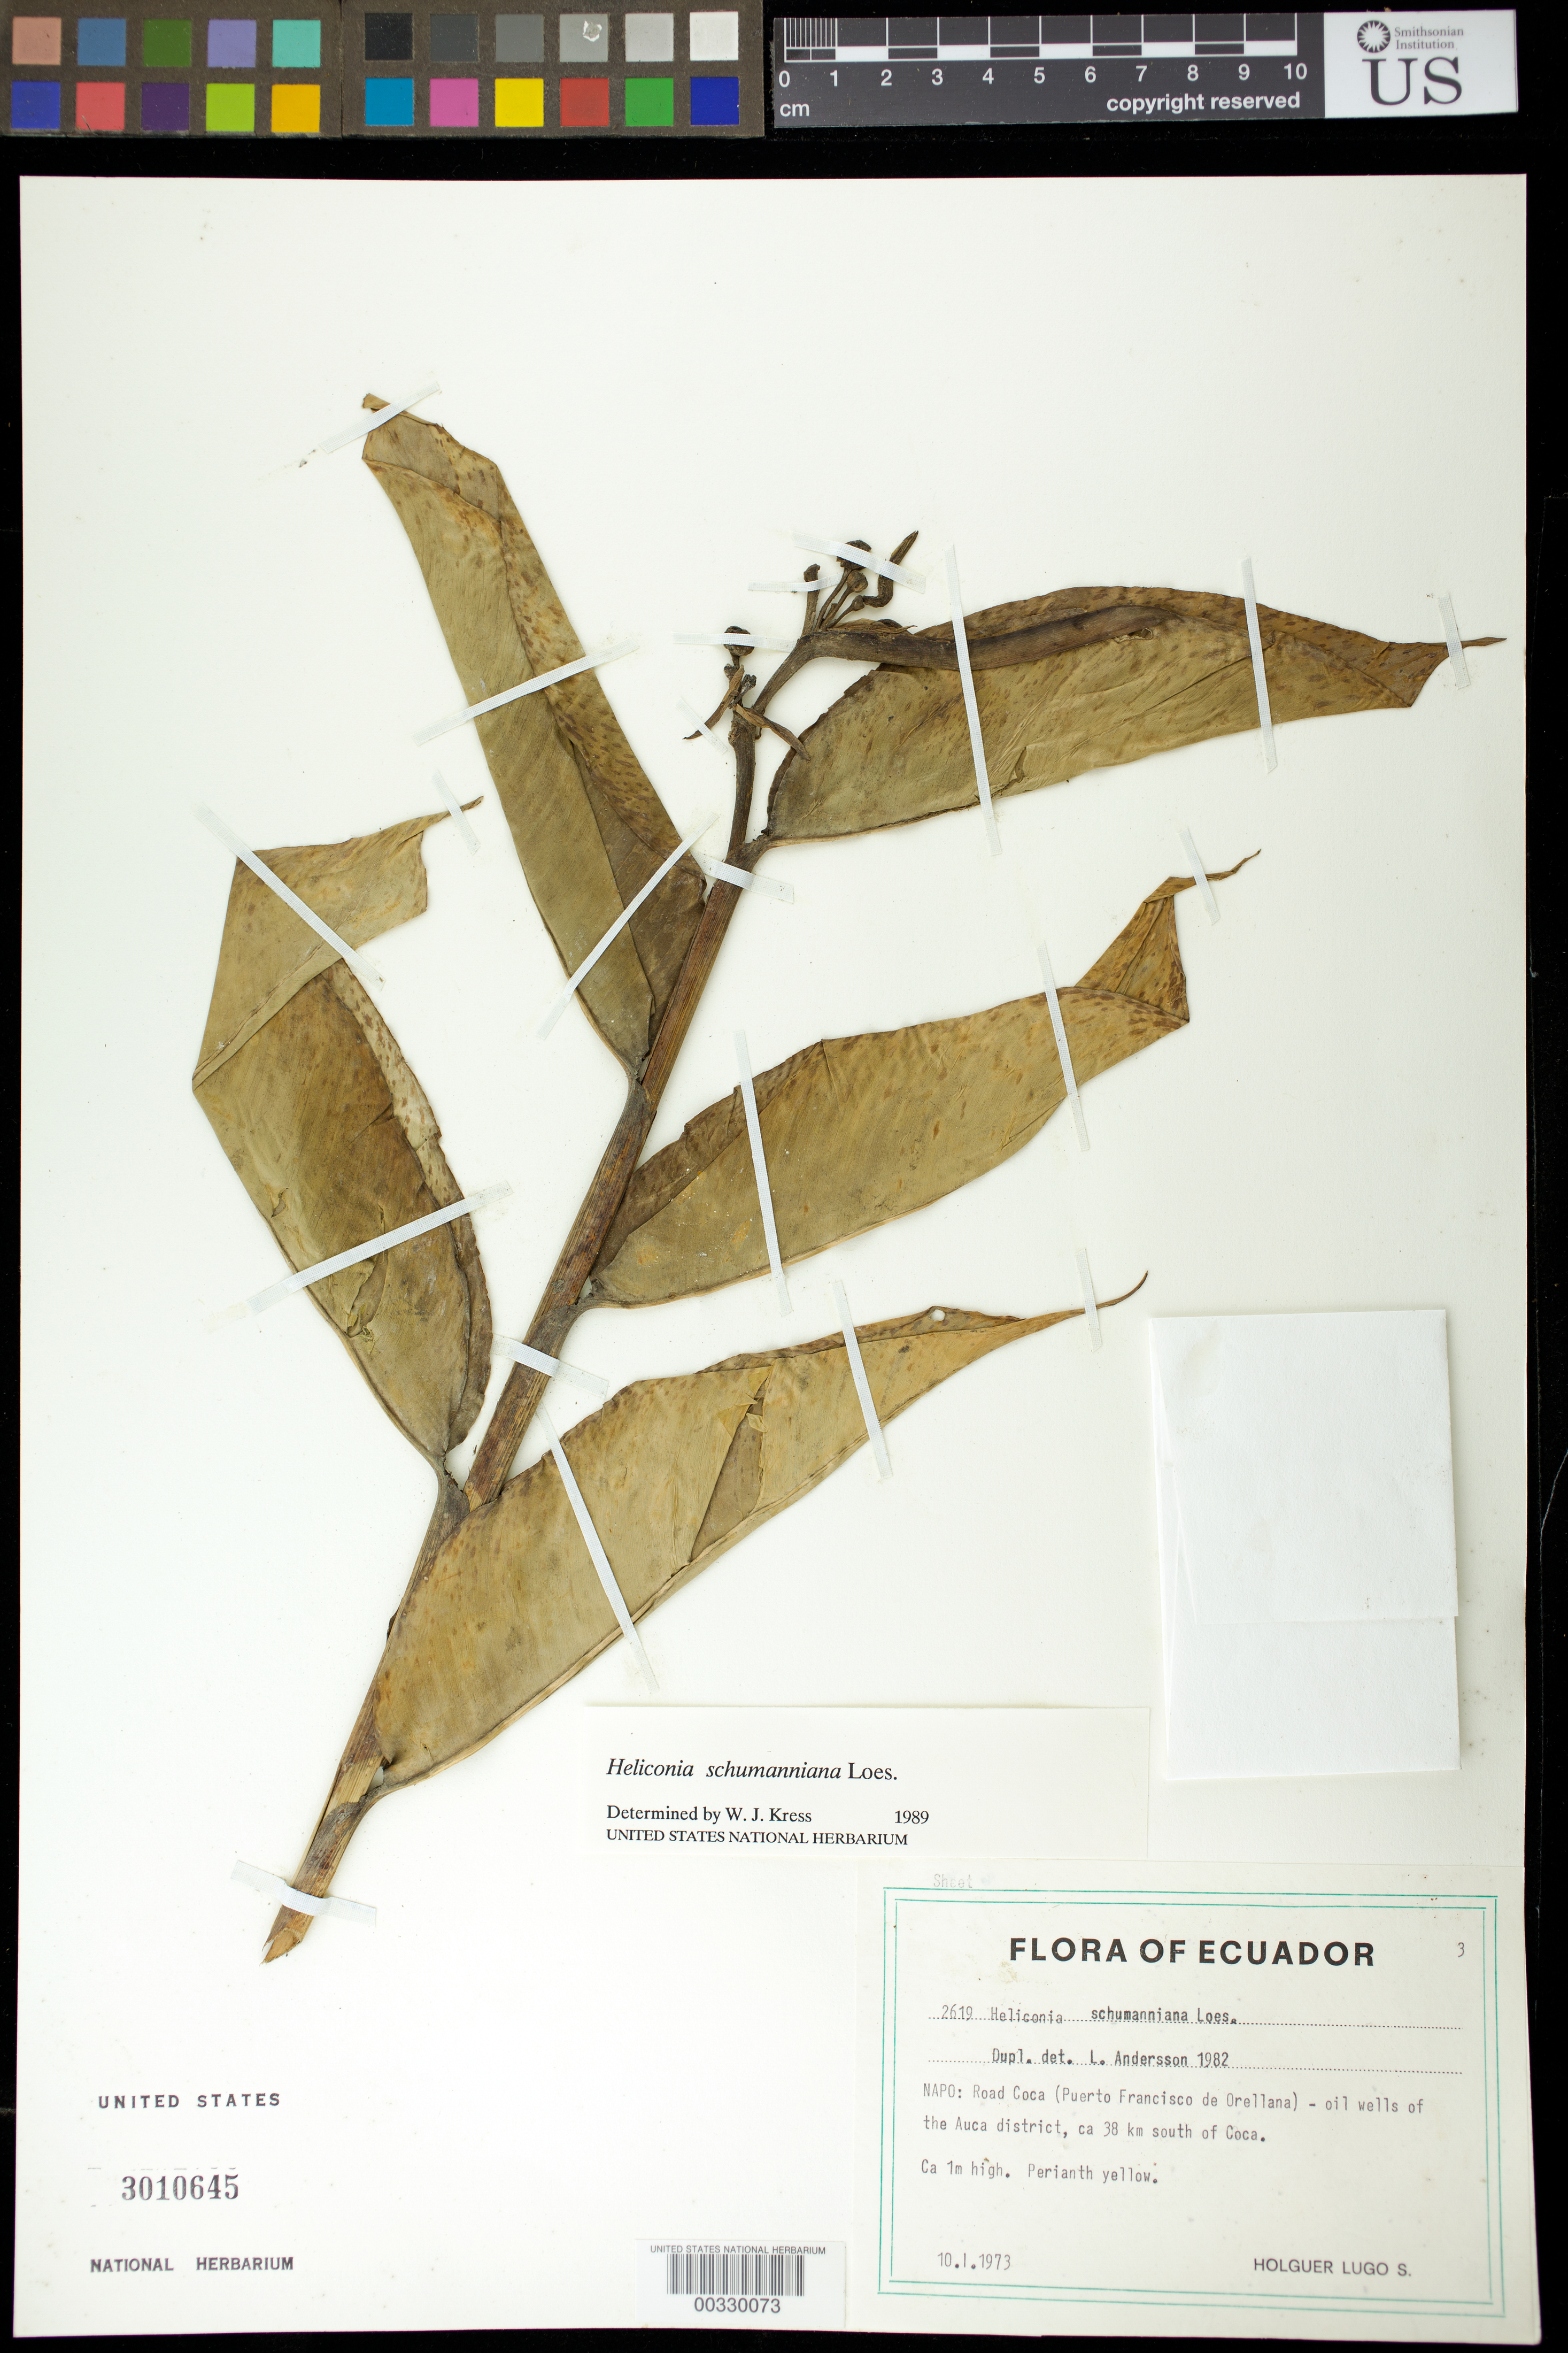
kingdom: Plantae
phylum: Tracheophyta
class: Liliopsida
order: Zingiberales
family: Heliconiaceae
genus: Heliconia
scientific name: Heliconia schumanniana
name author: Loes.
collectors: H. Lugo S.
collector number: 2619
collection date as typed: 10 Jan 1973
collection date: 1973-01-10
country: Ecuador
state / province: Napo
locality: Road coca (Puerto francisco de orellana) - oil wells of auca district, ca 38 km S of coca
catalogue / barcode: US 3010645